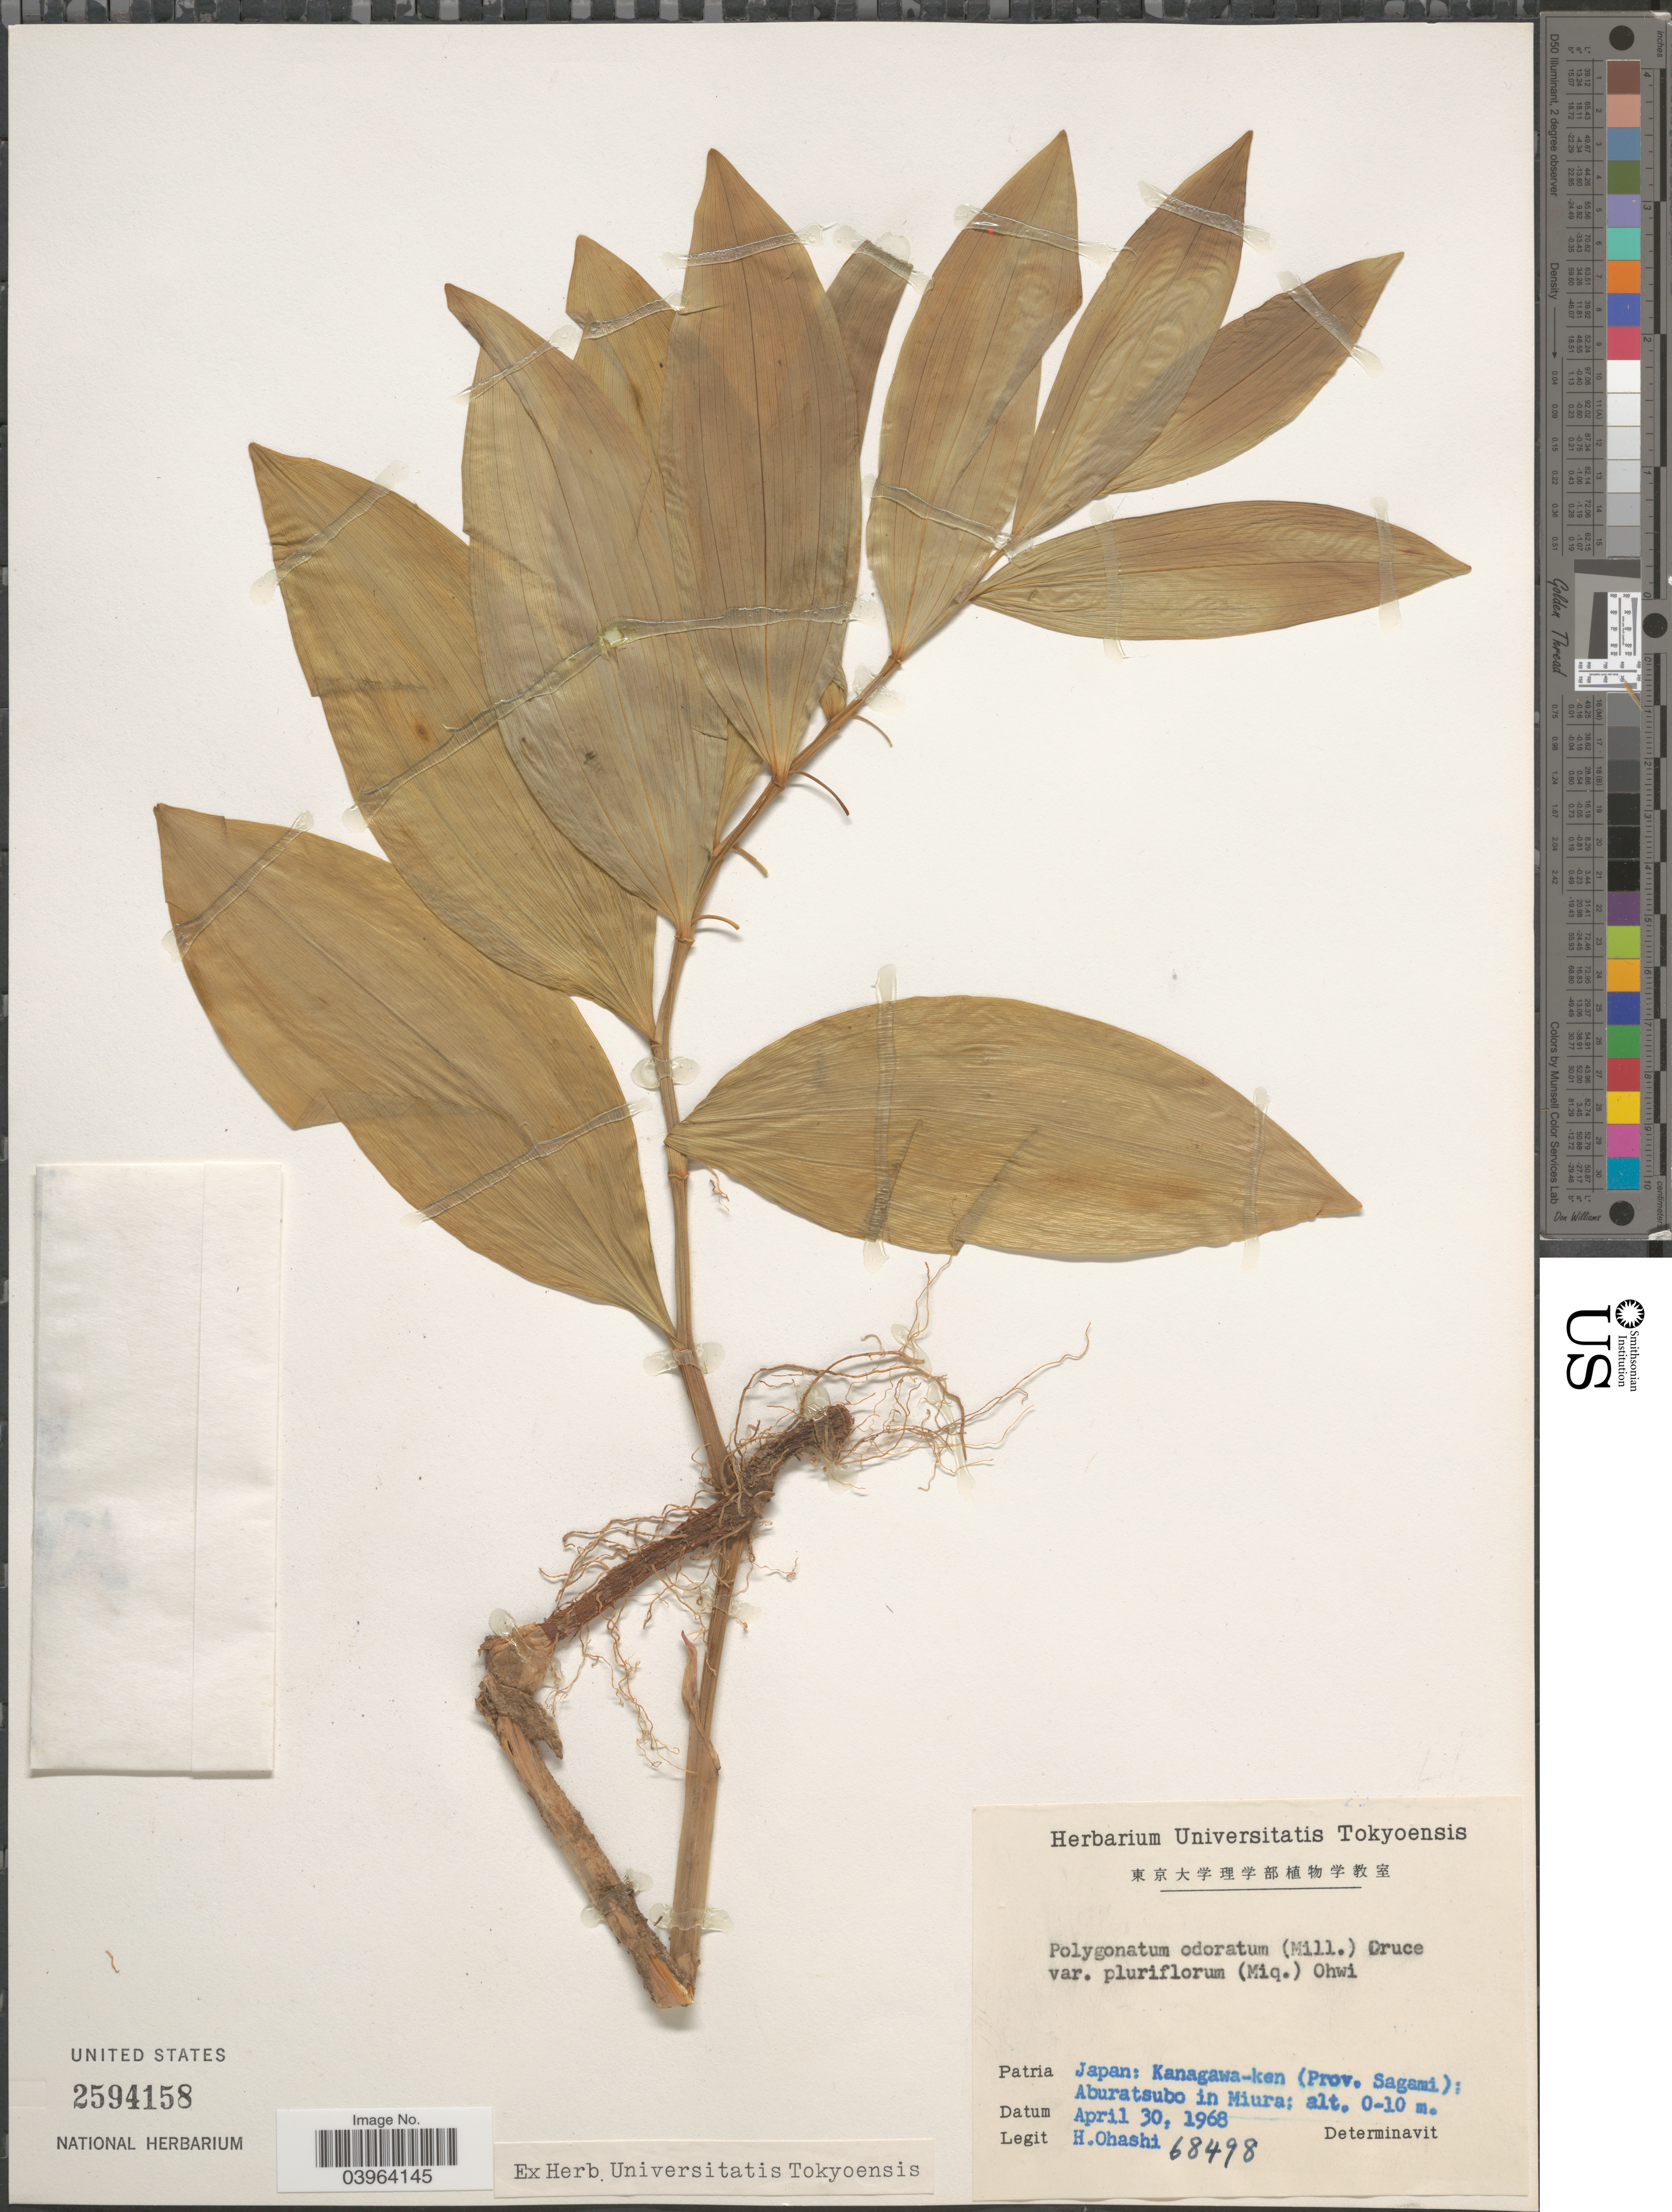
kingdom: Plantae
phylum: Tracheophyta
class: Liliopsida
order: Asparagales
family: Asparagaceae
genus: Polygonatum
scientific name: Polygonatum odoratum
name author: (Mill.) Druce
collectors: H. Ohashi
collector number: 68498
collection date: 1968-04-30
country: Japan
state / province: Kanagawa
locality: Kanagawa-ken (Prov. Sagami): Aburatsubo in Miura.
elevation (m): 0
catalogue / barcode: US 2594158